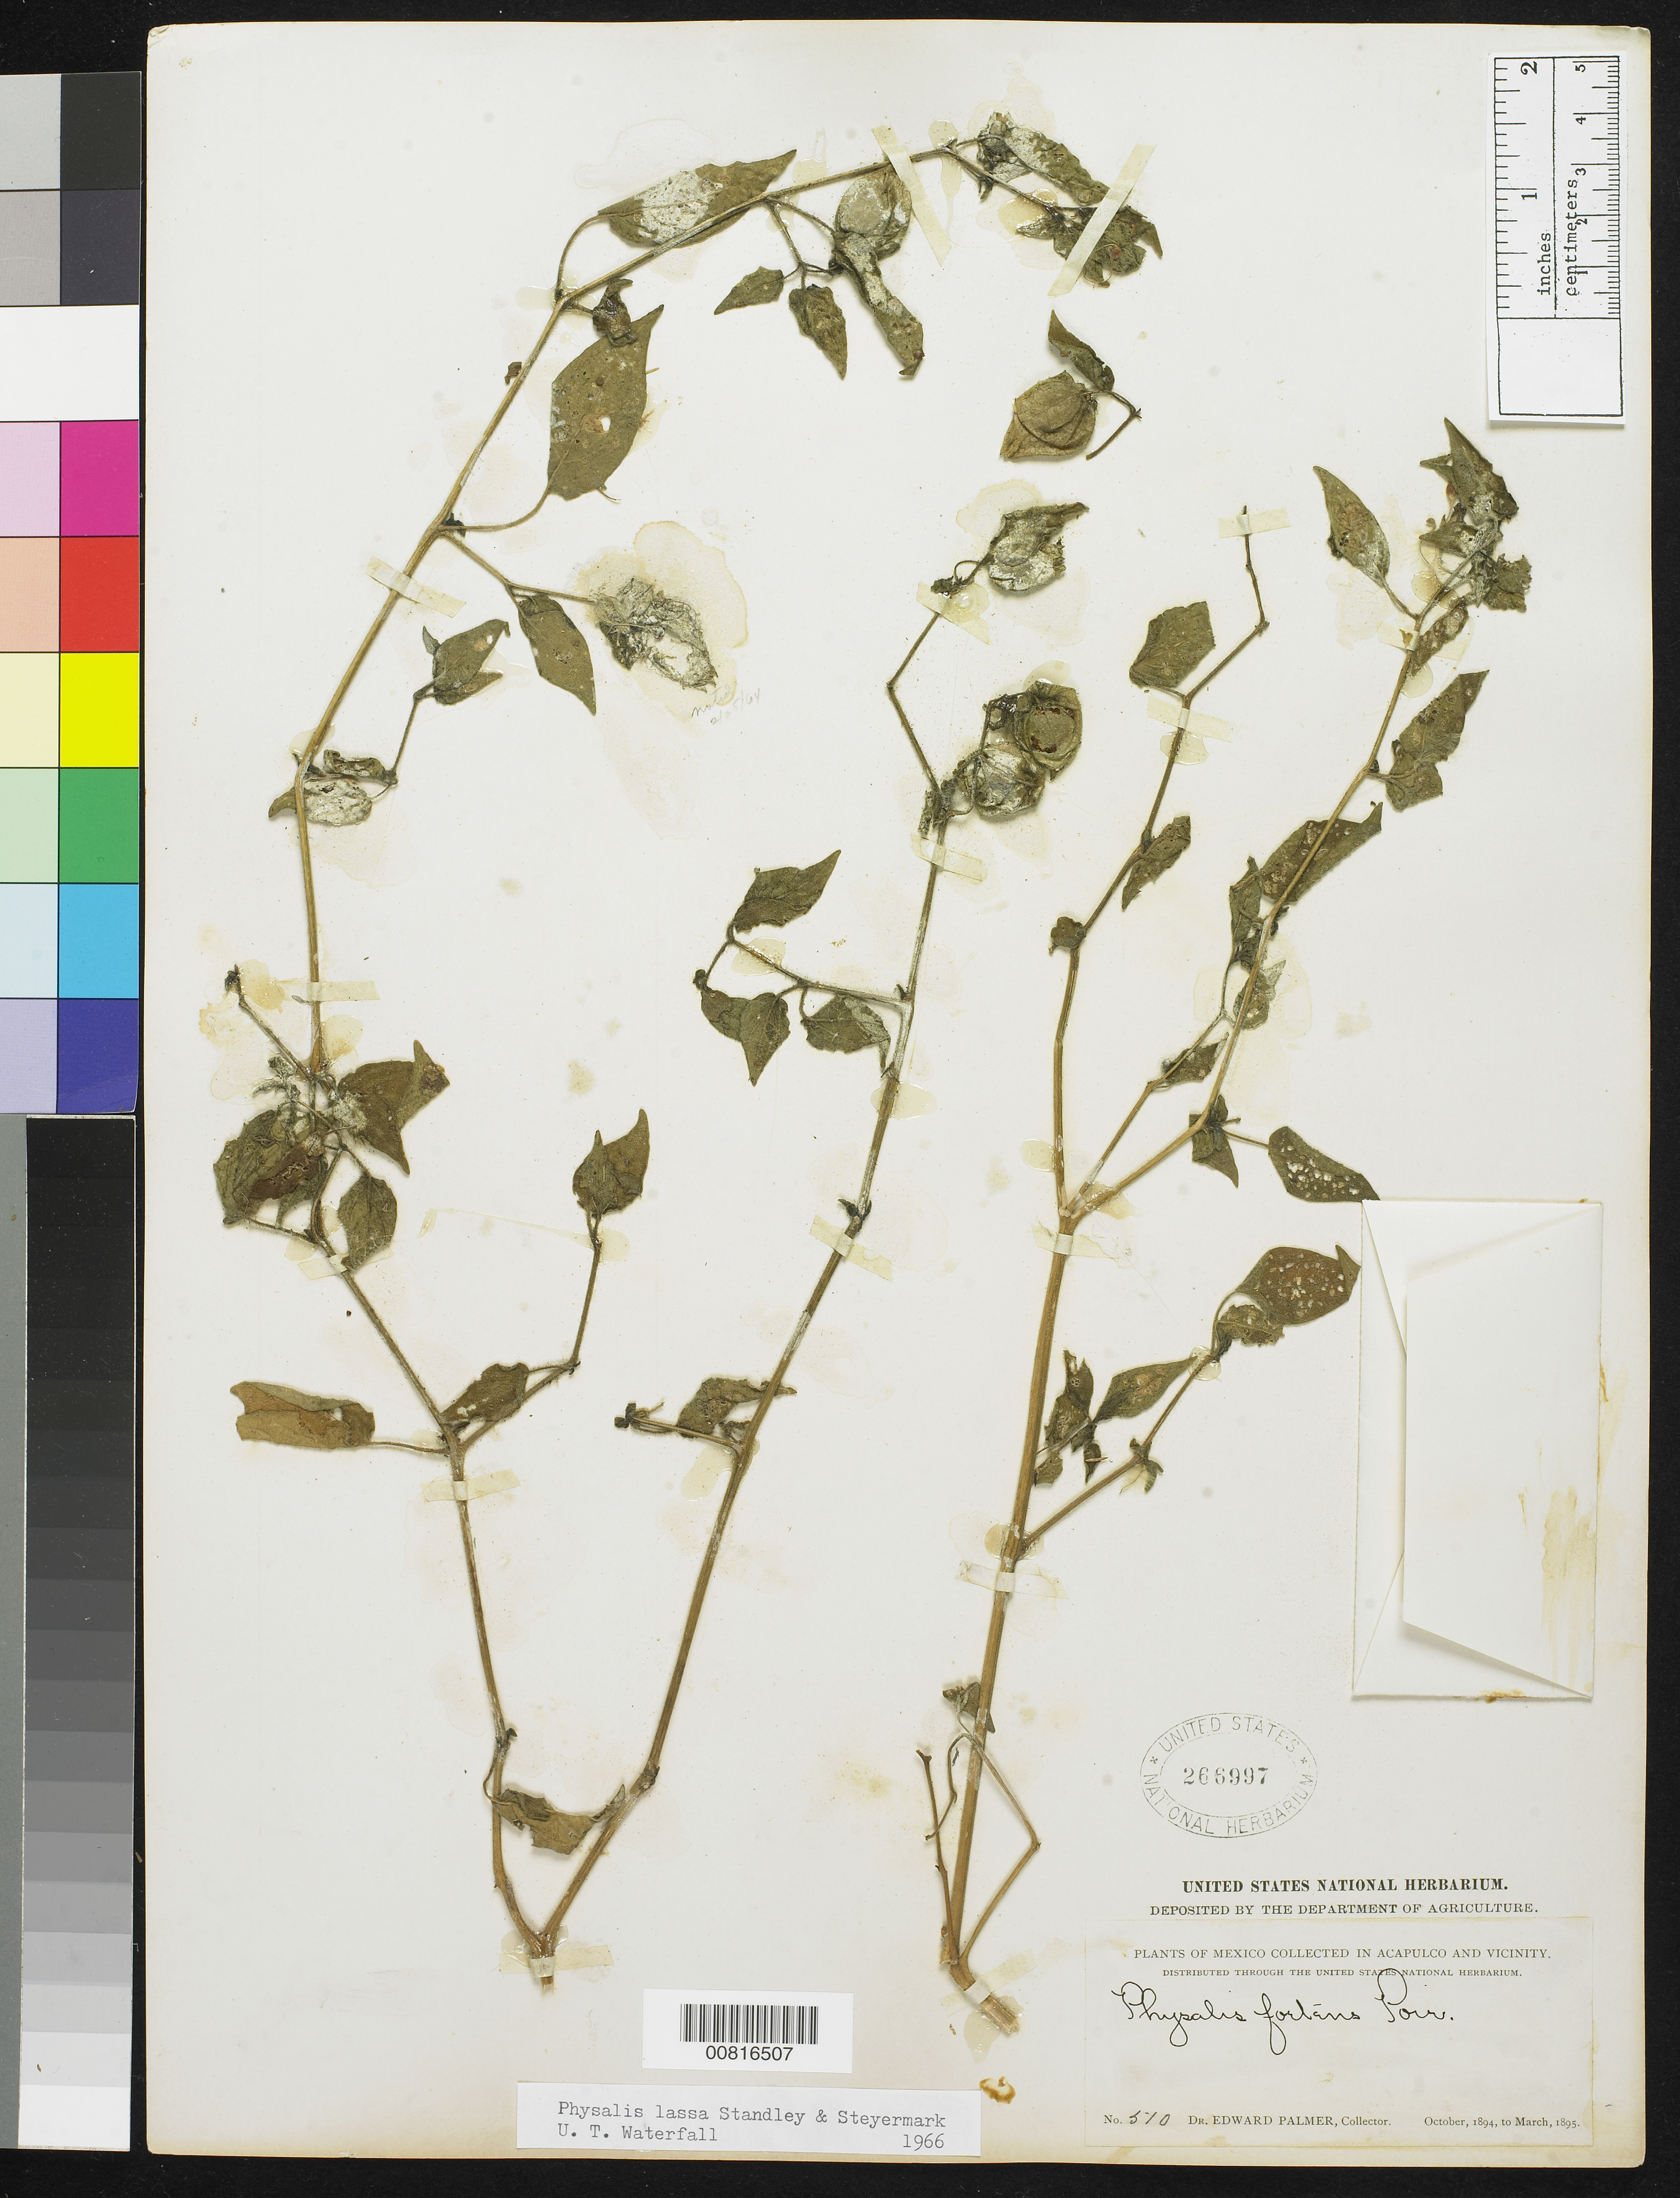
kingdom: Plantae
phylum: Tracheophyta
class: Magnoliopsida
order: Solanales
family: Solanaceae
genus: Physalis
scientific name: Physalis lassa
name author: Standl. & Steyerm.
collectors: E. Palmer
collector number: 510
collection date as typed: Oct 1894 to -- Mar 1895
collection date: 1894-10/1895-03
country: Mexico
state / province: Guerrero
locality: Acapulco, Guerrero and vicinity.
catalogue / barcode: US 266997